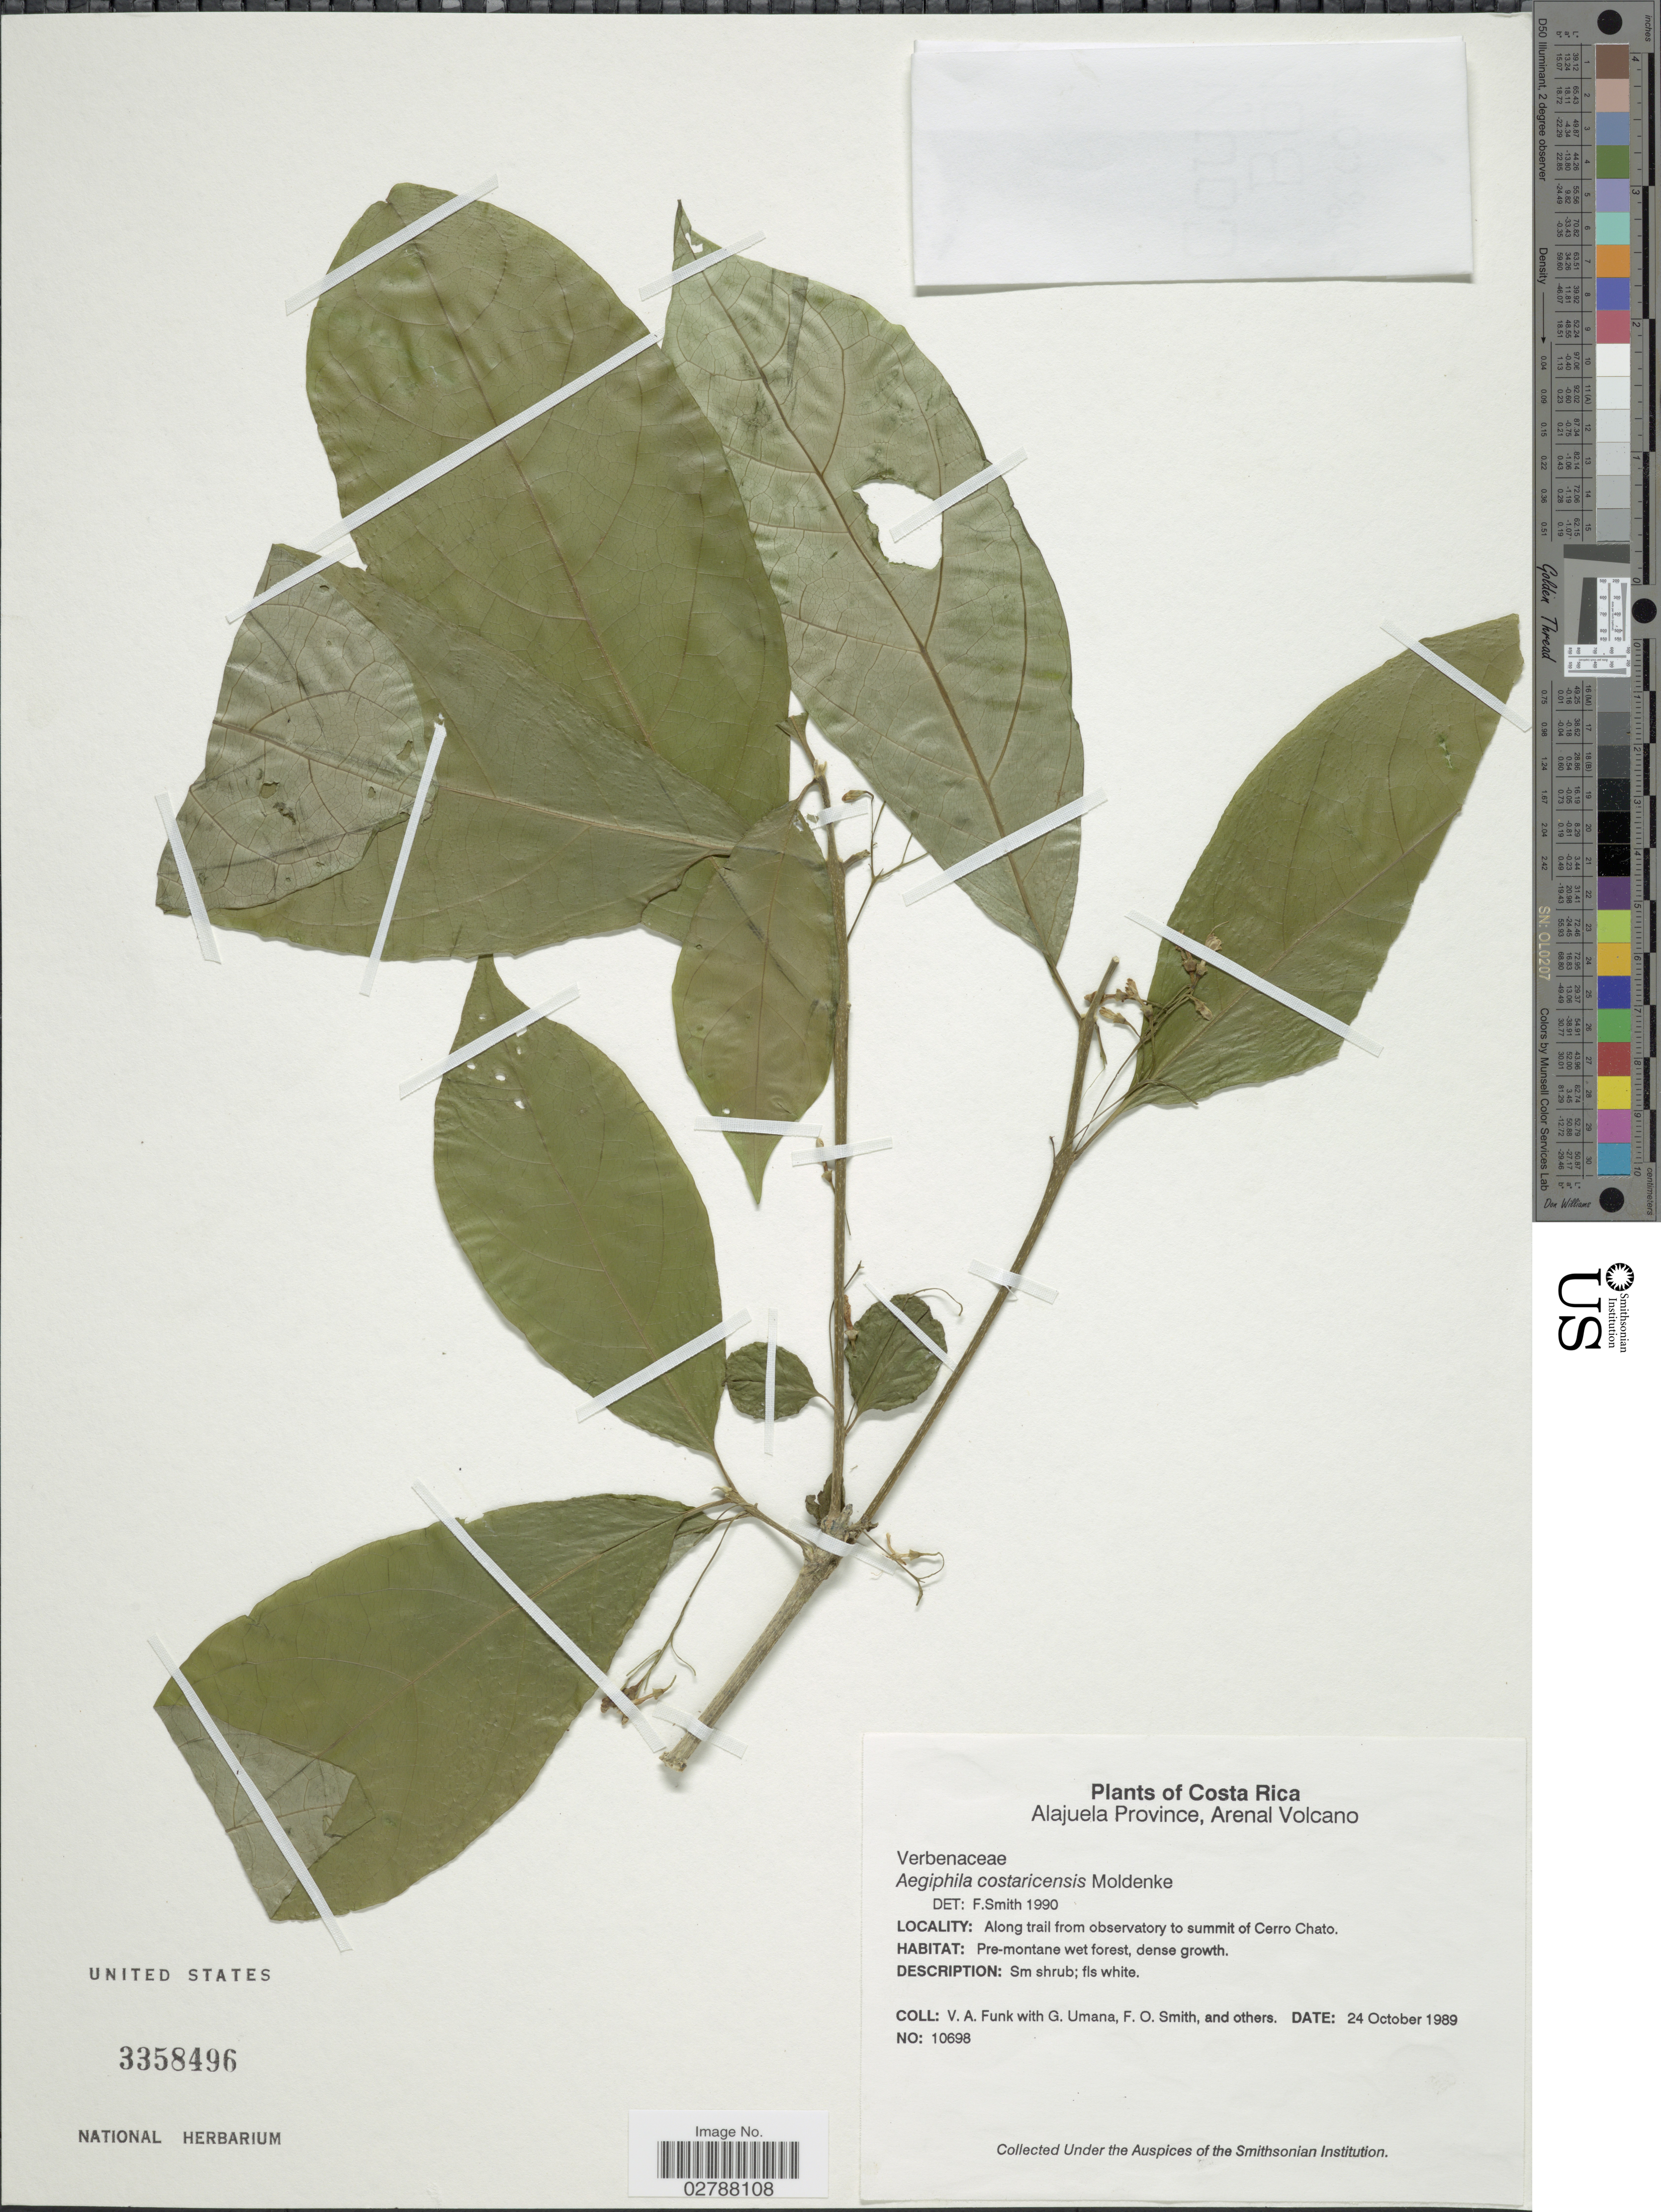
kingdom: Plantae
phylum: Tracheophyta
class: Magnoliopsida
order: Lamiales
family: Lamiaceae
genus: Aegiphila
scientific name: Aegiphila costaricensis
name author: Moldenke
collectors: V. Funk, G. Umana, F. Smith & et al.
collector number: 10698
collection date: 1989-10-24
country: Costa Rica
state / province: Alajuela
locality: Alajuela Province, Arenal Volcano. Along trail from observatory to summit of Cerro Chato.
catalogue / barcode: US 3358496